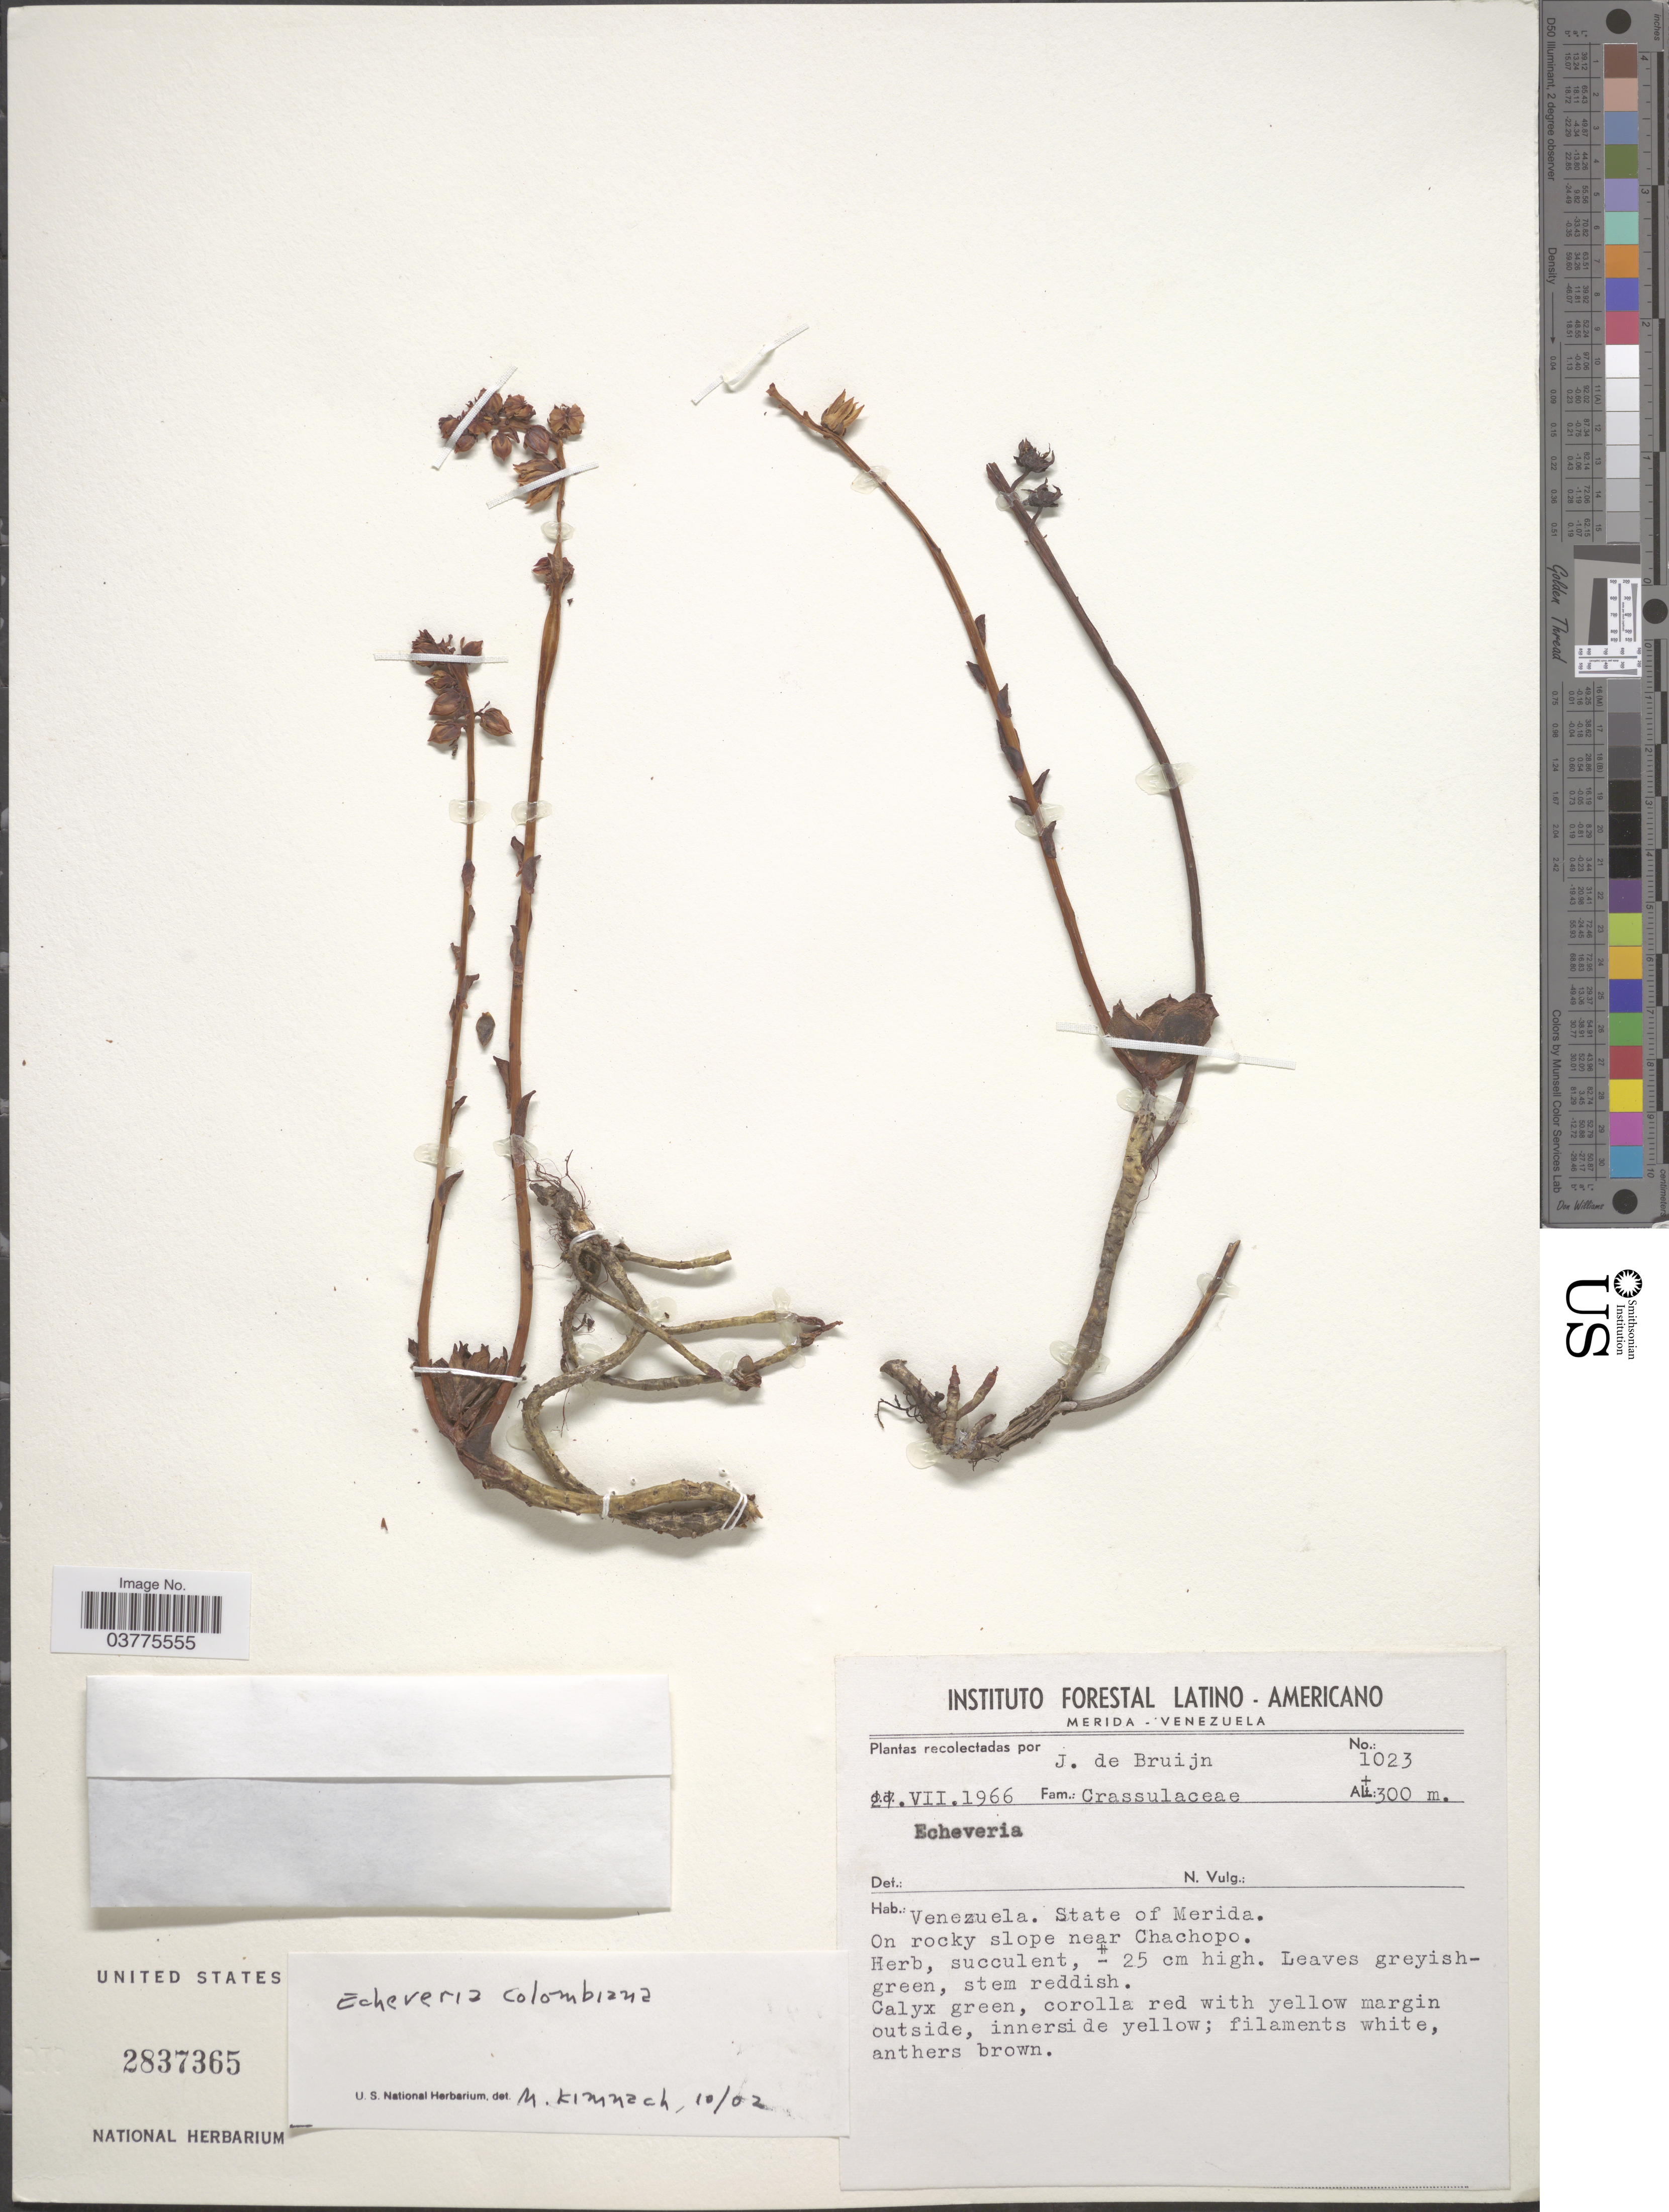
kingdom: Plantae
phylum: Tracheophyta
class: Magnoliopsida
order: Saxifragales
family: Crassulaceae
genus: Echeveria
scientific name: Echeveria columbiana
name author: Poelln.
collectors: J. Bruijn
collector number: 1023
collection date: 1966-07-27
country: Venezuela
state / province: Merida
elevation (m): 300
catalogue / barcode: US 2837365